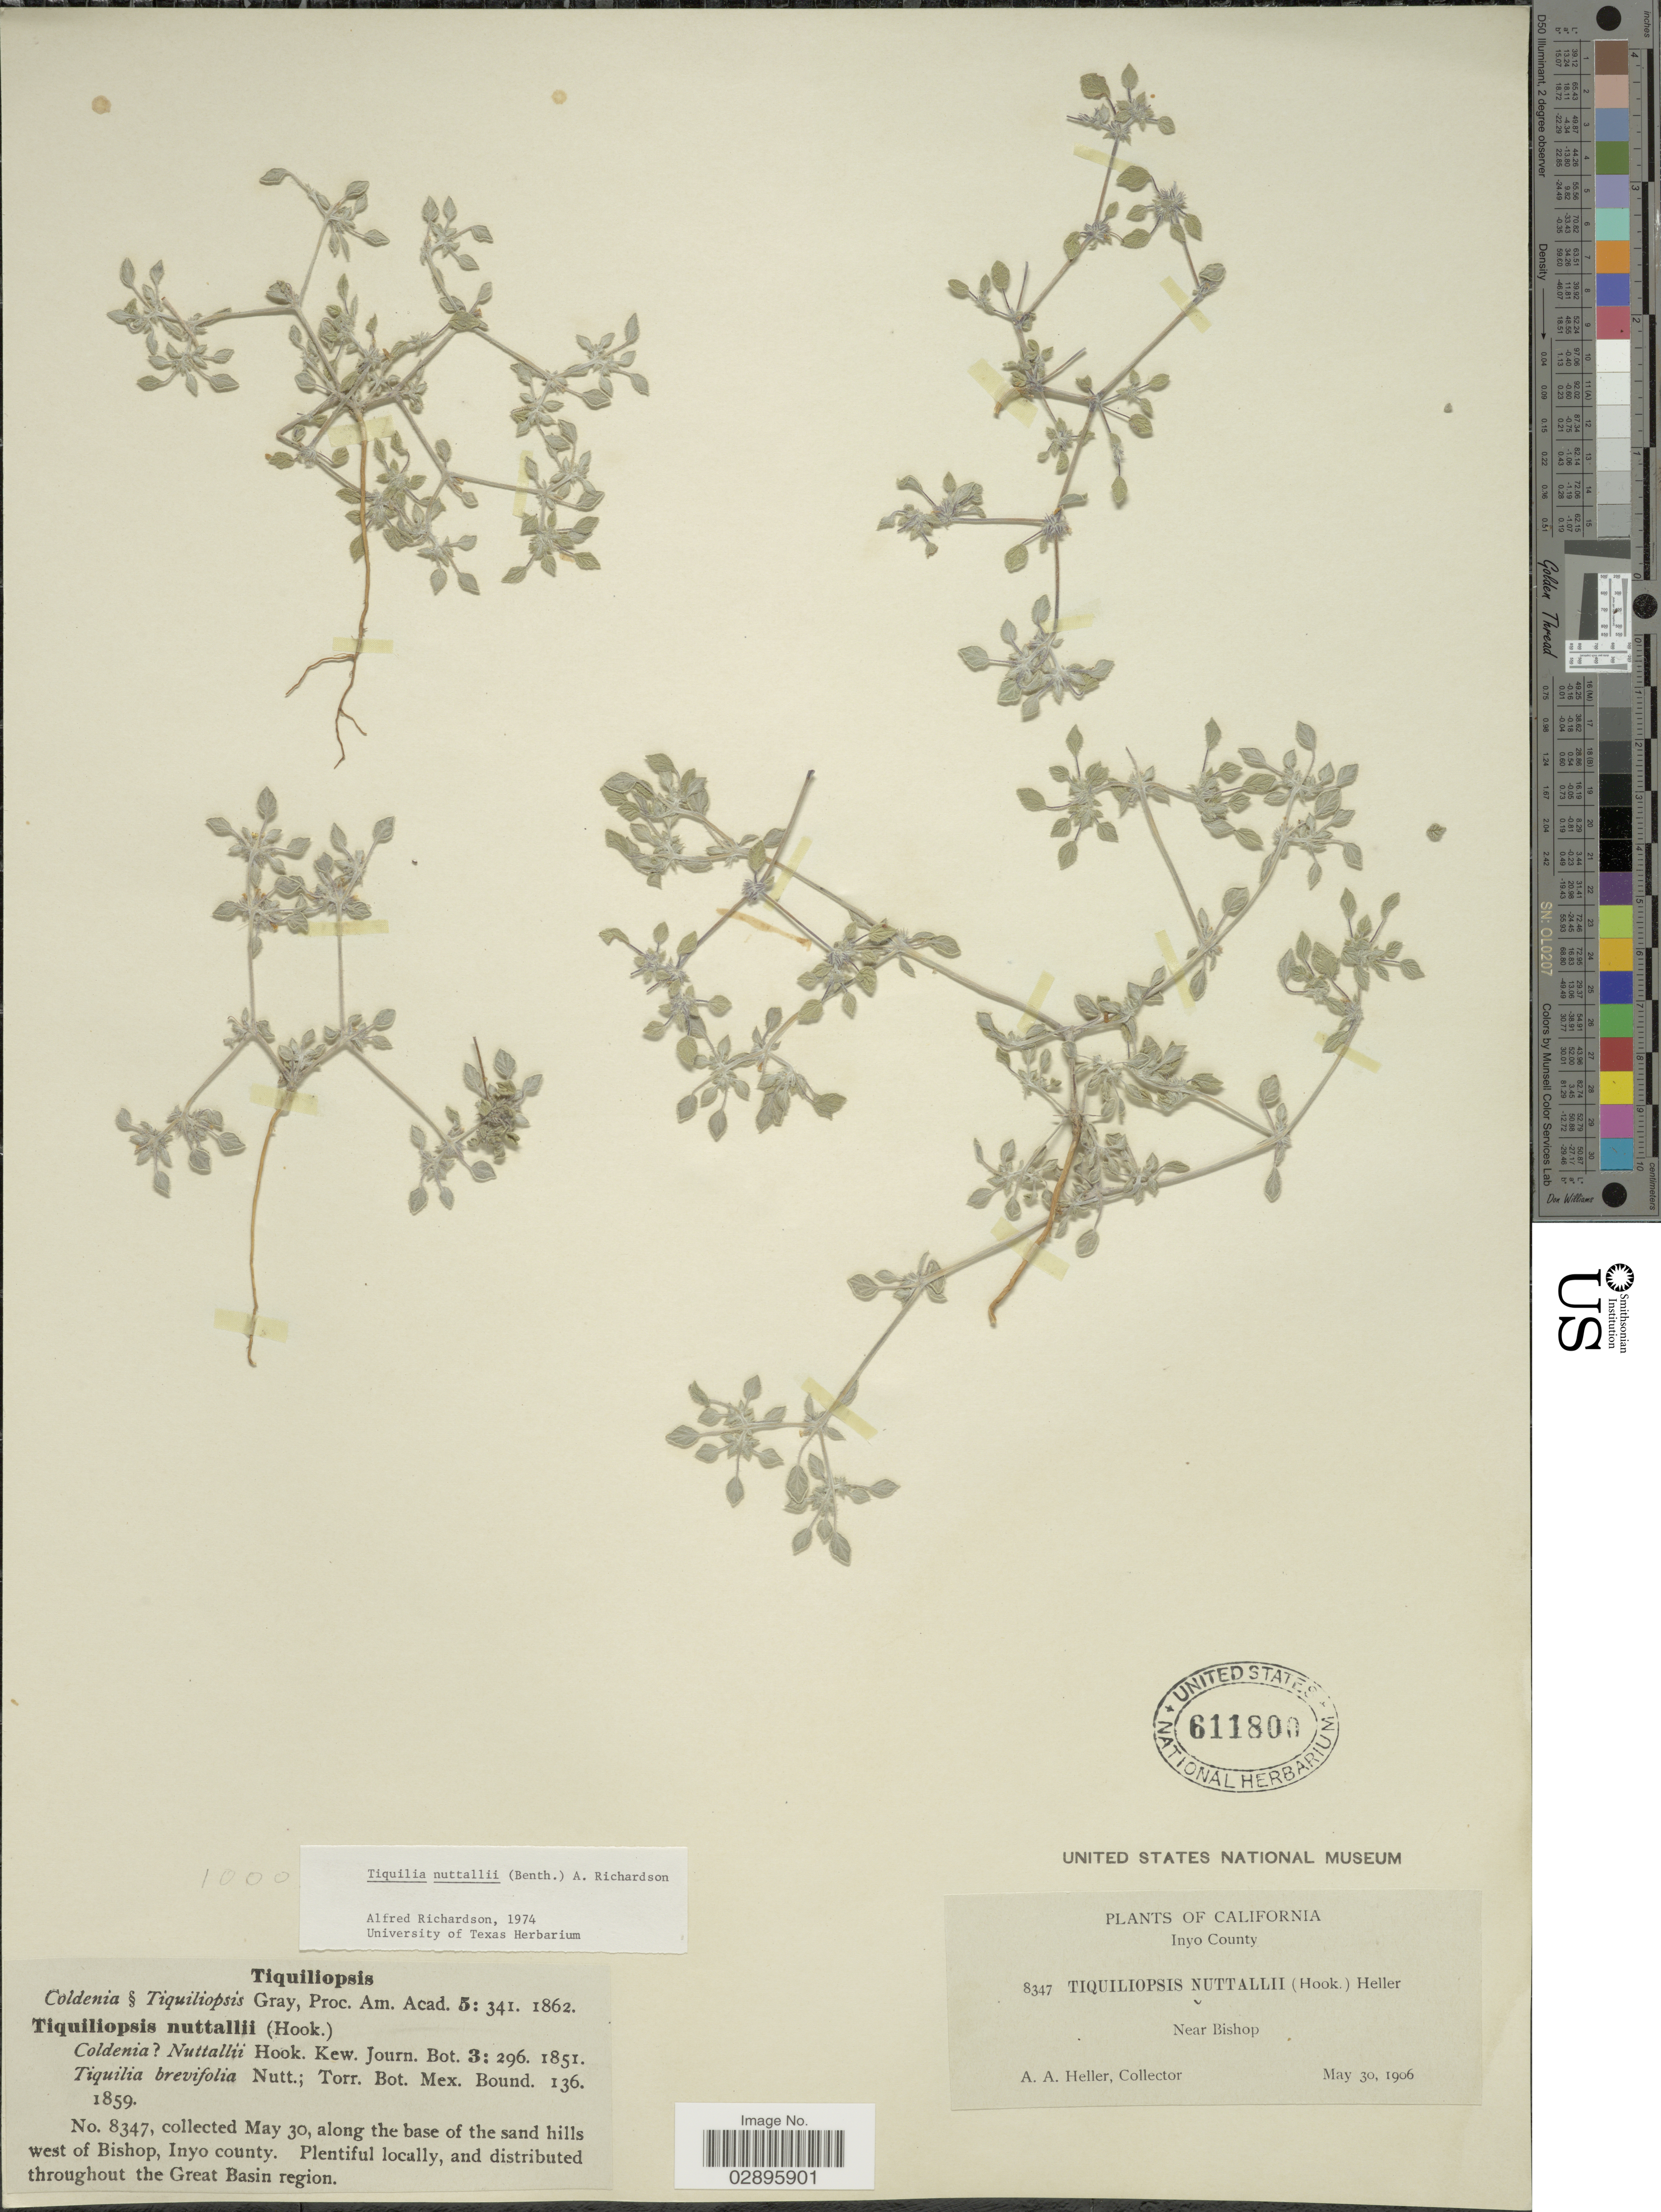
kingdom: Plantae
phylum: Tracheophyta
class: Magnoliopsida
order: Boraginales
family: Ehretiaceae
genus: Tiquilia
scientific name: Tiquilia nuttallii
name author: (Hook.) A.T. Richardson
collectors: A. A. Heller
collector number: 8347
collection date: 1906-05-30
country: United States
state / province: California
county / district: Inyo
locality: Along the base of the sand hills west of Bishop, Inyo county. Plentiful locally, and distributed throughout the Great Basin region. Inyo County. Near Bishop.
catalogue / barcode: US 611800